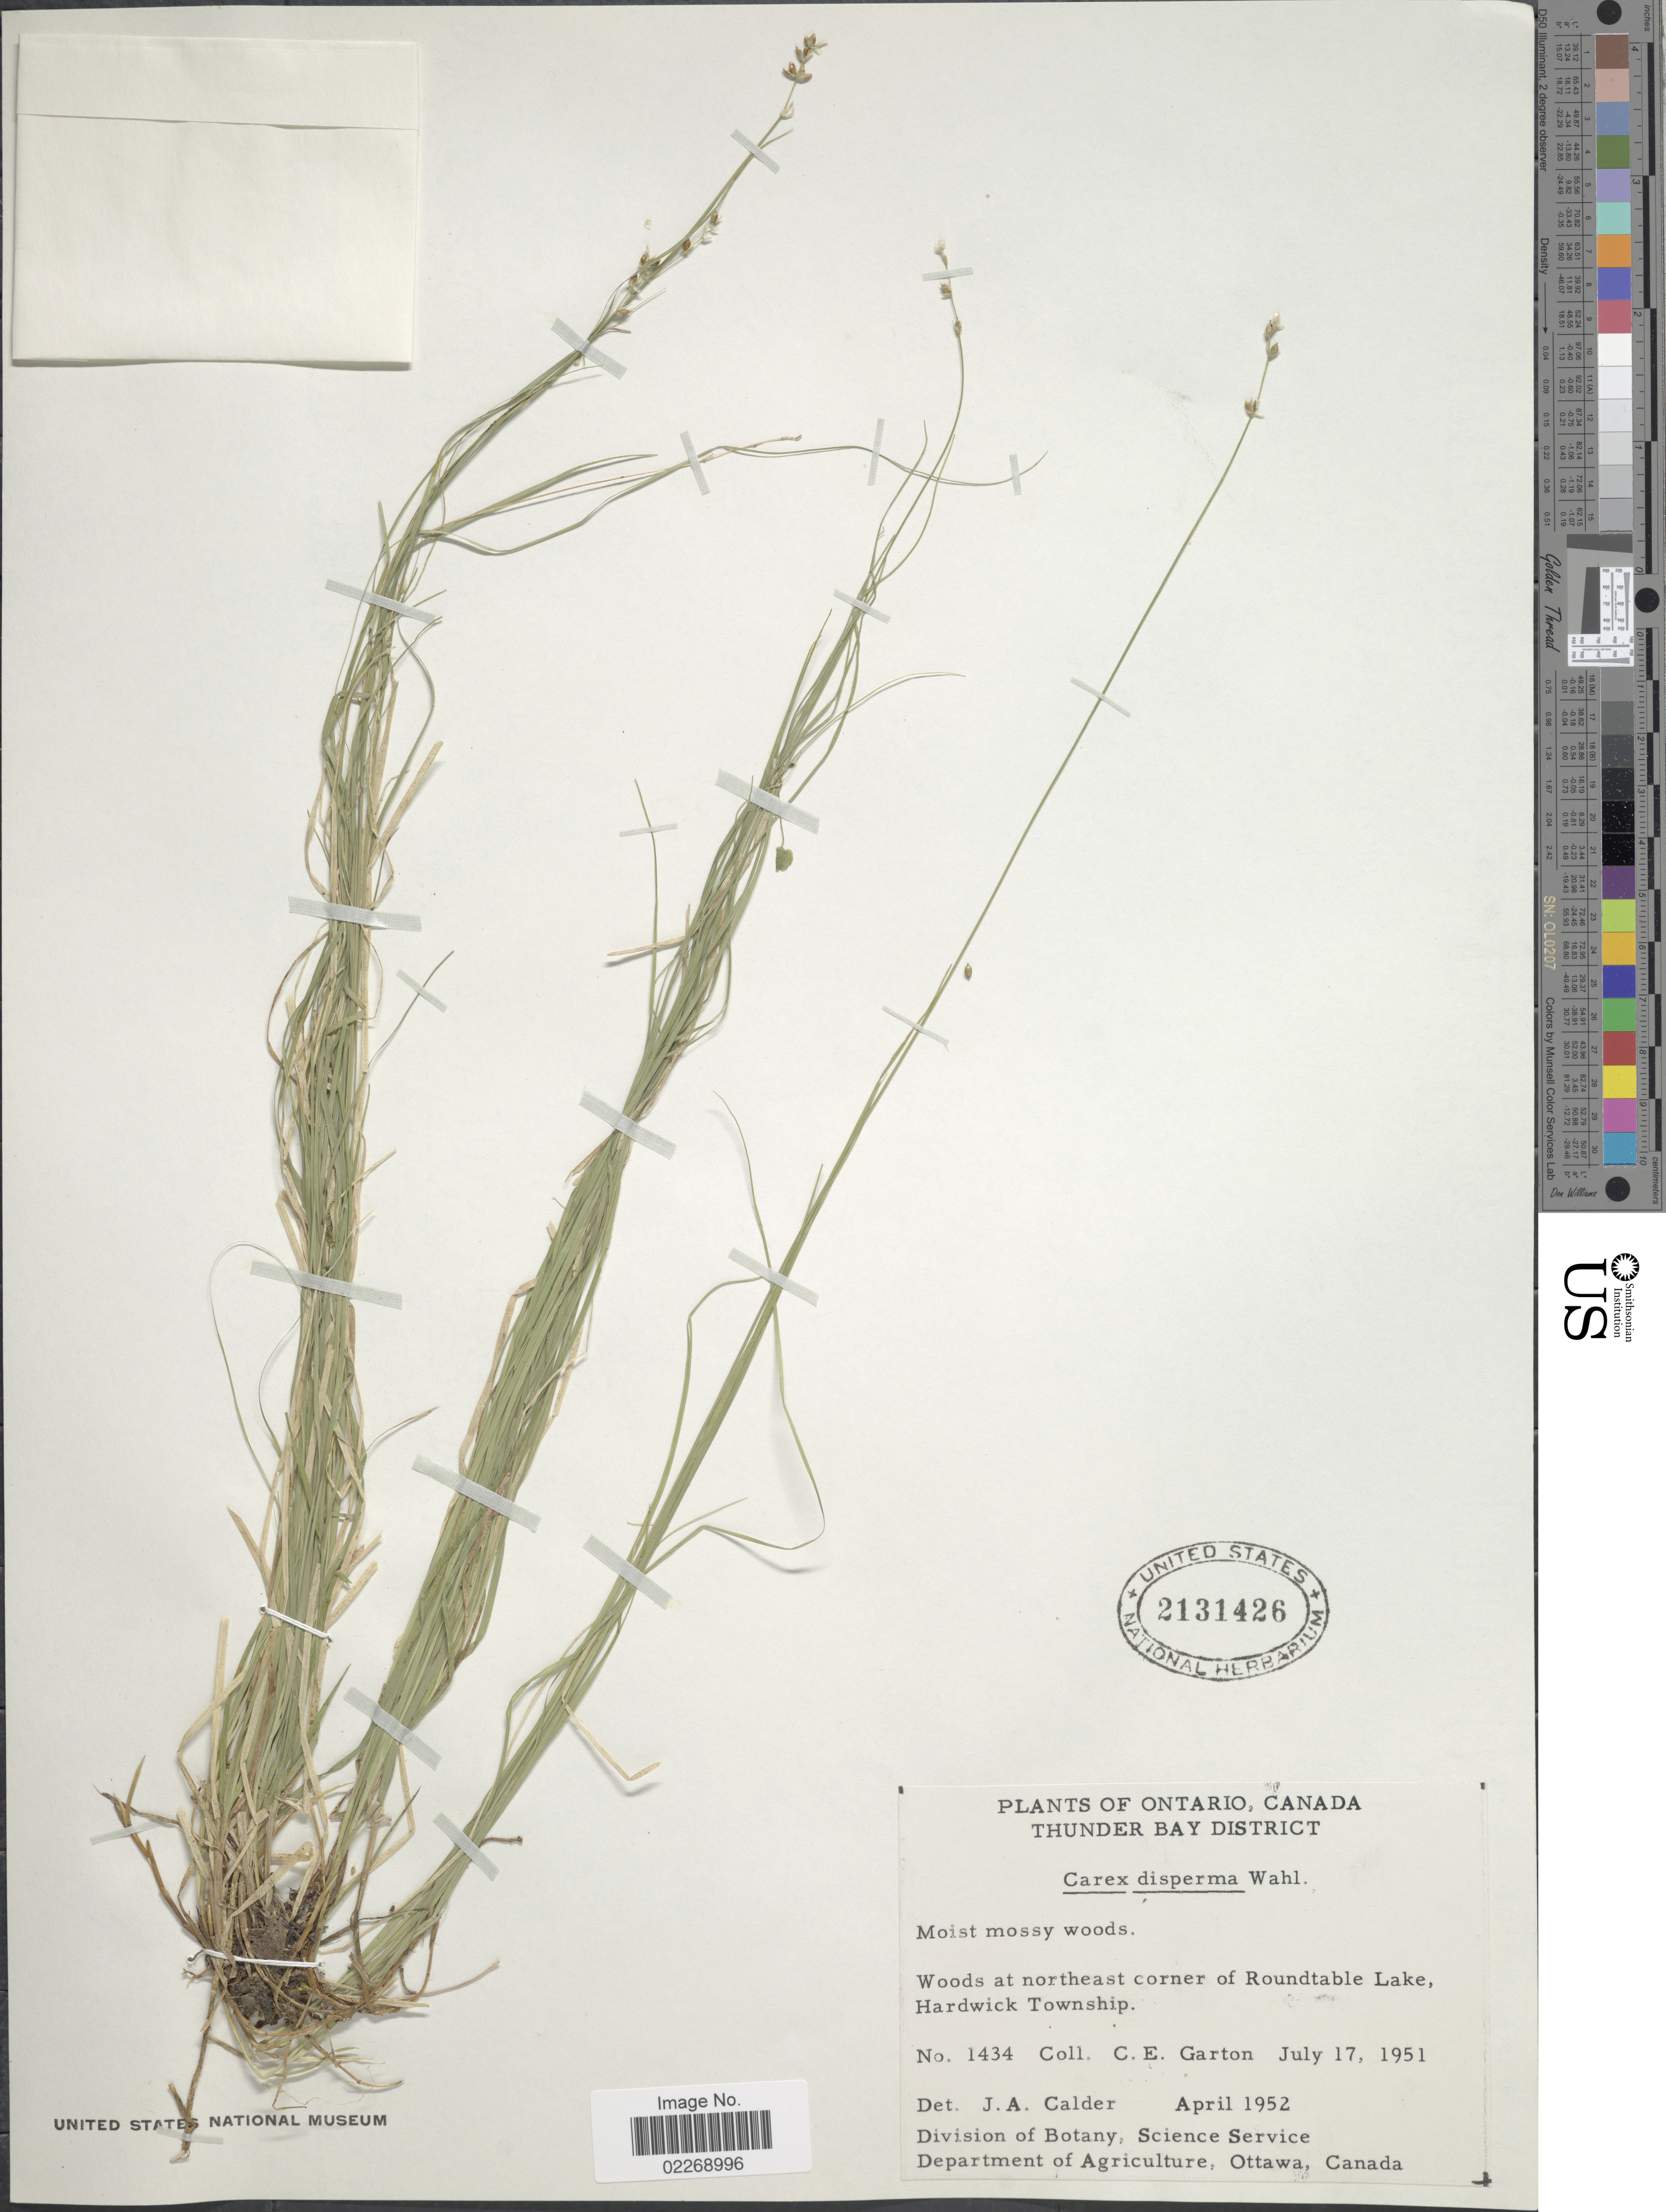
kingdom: Plantae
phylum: Tracheophyta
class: Liliopsida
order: Poales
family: Cyperaceae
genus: Carex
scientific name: Carex disperma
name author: Dewey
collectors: C. E. Garton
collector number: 1434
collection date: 1951-07-17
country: Canada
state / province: Ontario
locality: Thunder Bay District, Moist mossy woods, Woods at northeast corner of Roundtable Lake, Hardwick Township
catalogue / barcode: US 2131426